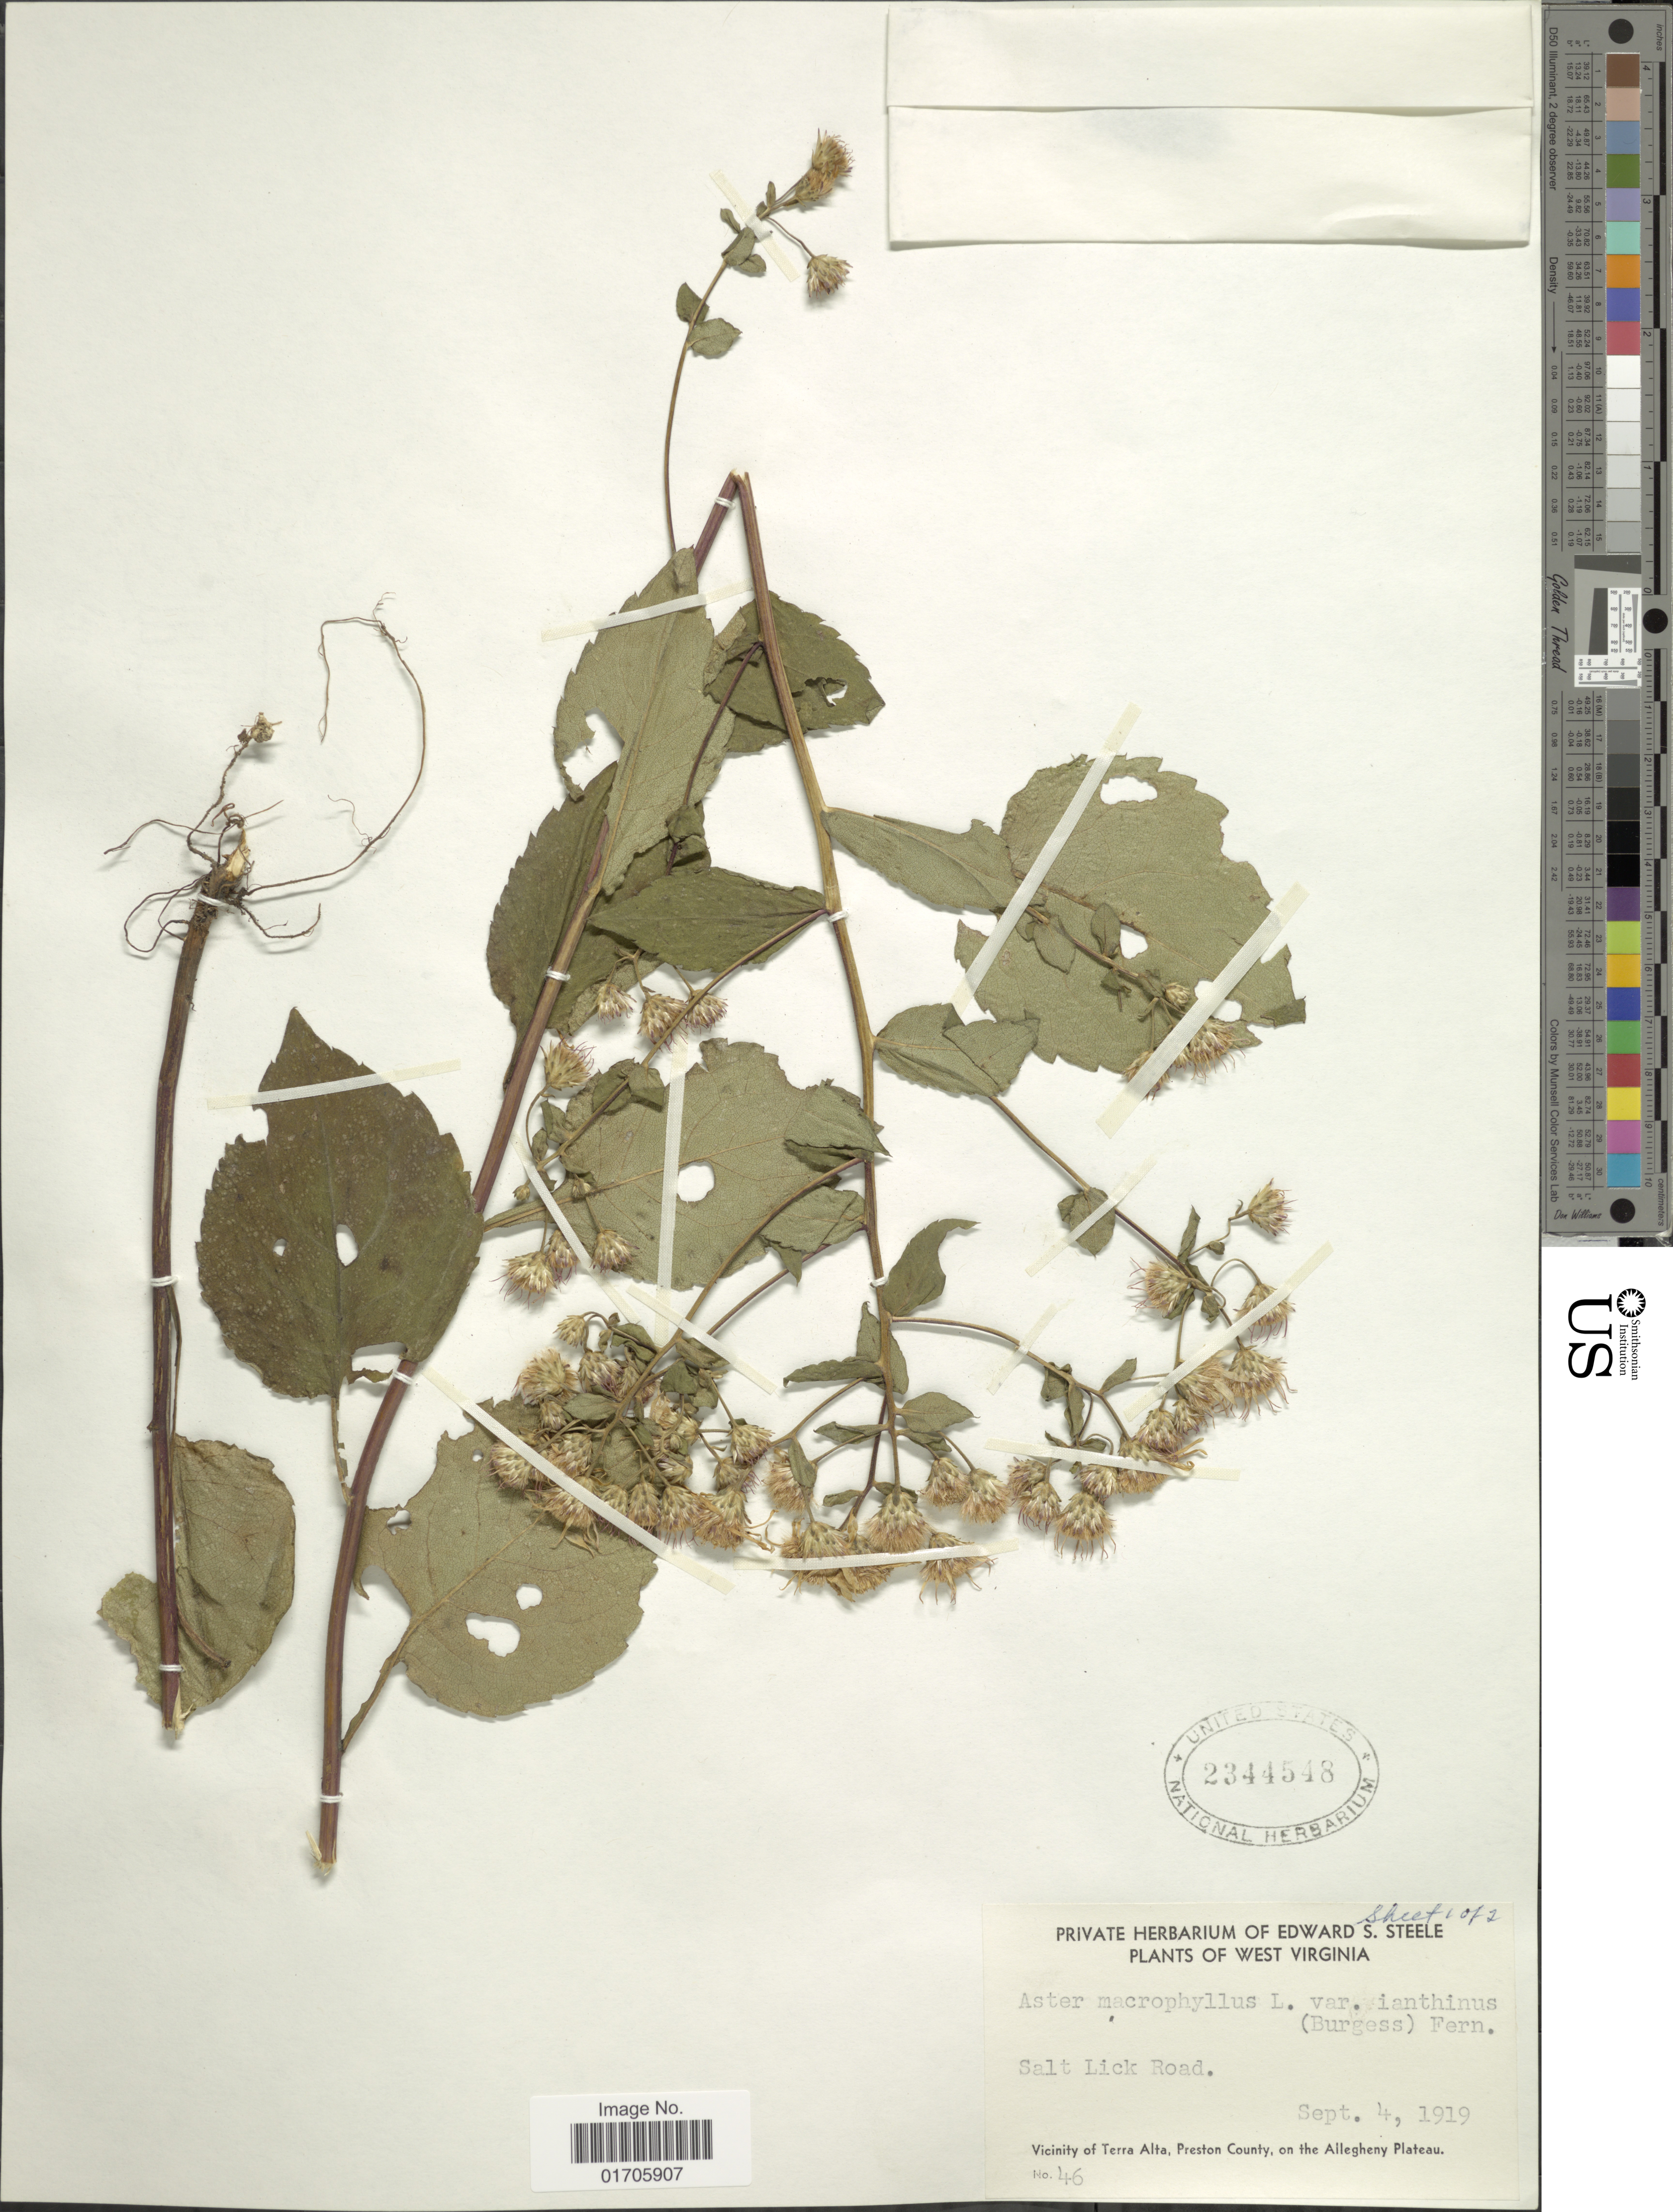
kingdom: Plantae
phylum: Tracheophyta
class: Magnoliopsida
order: Asterales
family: Asteraceae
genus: Eurybia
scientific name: Eurybia macrophylla var. ianthina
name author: (E.S. Burgess) G. Wilh. & Rericha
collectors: ex herb. Edward S. Steele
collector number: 46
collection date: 1919-09-04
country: United States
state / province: West Virginia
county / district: Preston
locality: Salt Lick Road. Vicinity of Terra Alta, Preston County, on the Allegheny Plateau.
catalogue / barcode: US 2344548